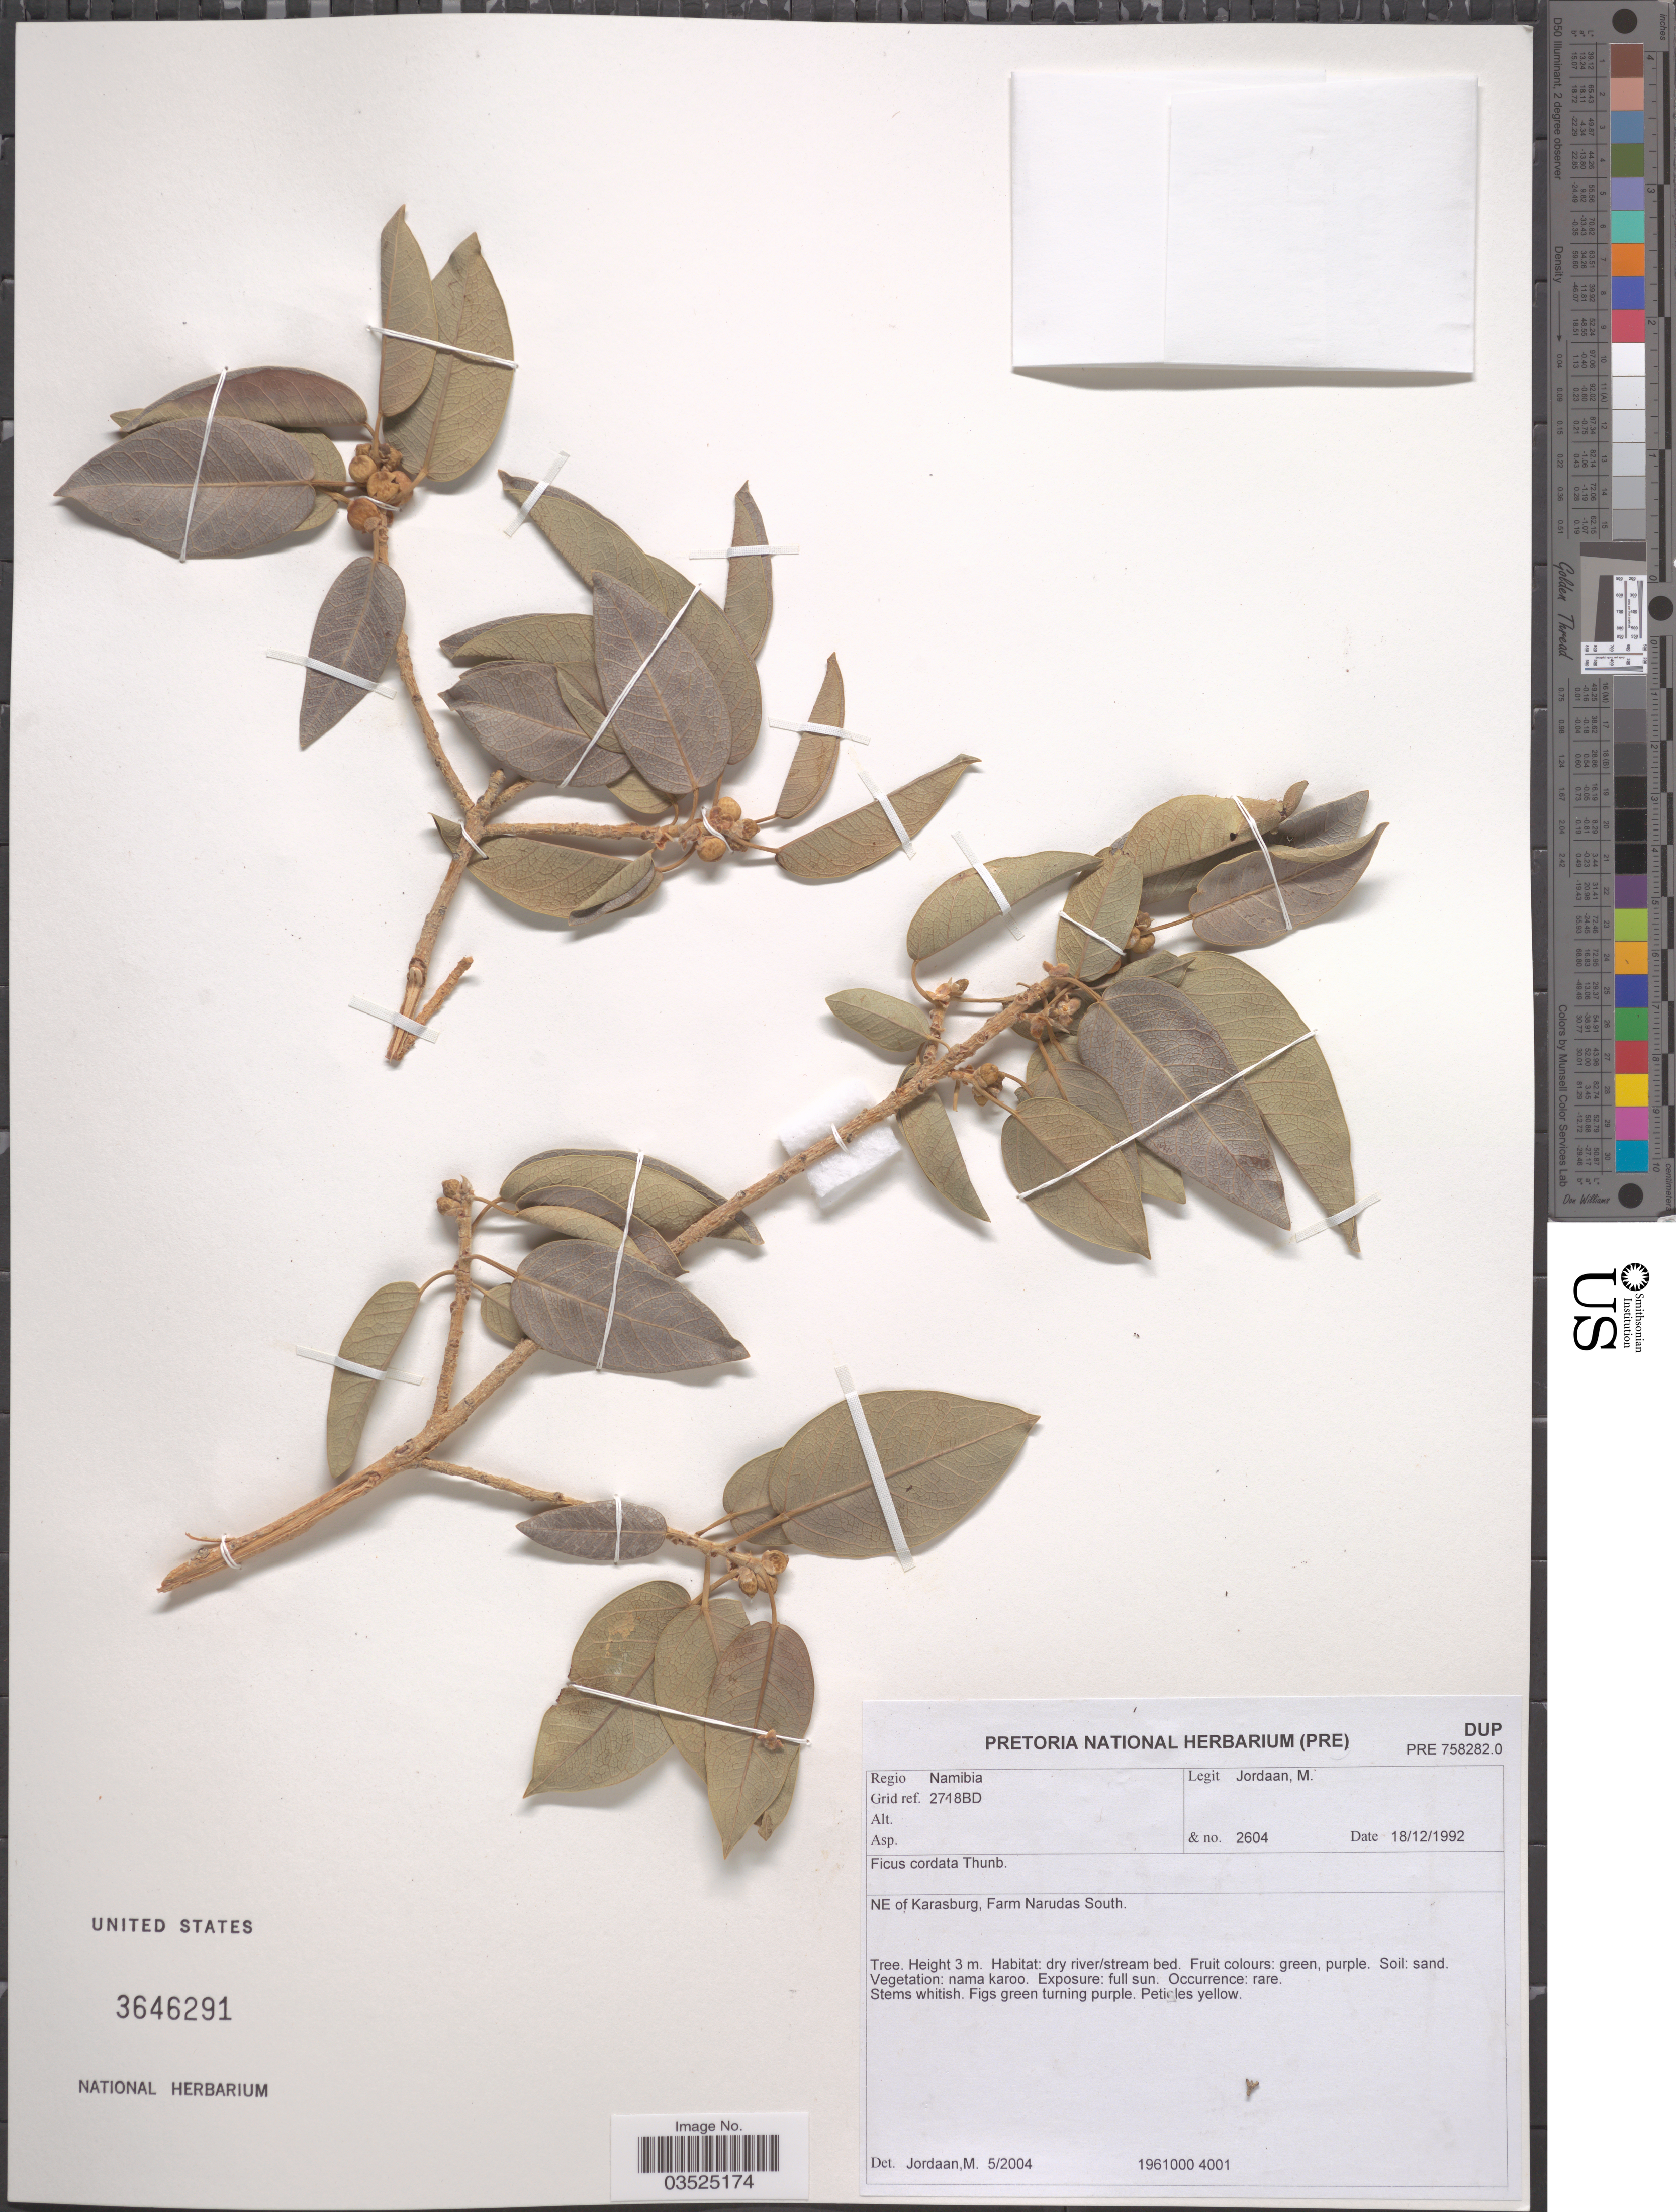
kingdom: Plantae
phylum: Tracheophyta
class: Magnoliopsida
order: Rosales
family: Moraceae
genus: Ficus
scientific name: Ficus cordata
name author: Thunb.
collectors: M. Jordaan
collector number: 2604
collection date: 1992-12-18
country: Namibia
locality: Grid ref. 2718BD. NE of Karasburg, Farm Narudas South.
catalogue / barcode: US 3646291